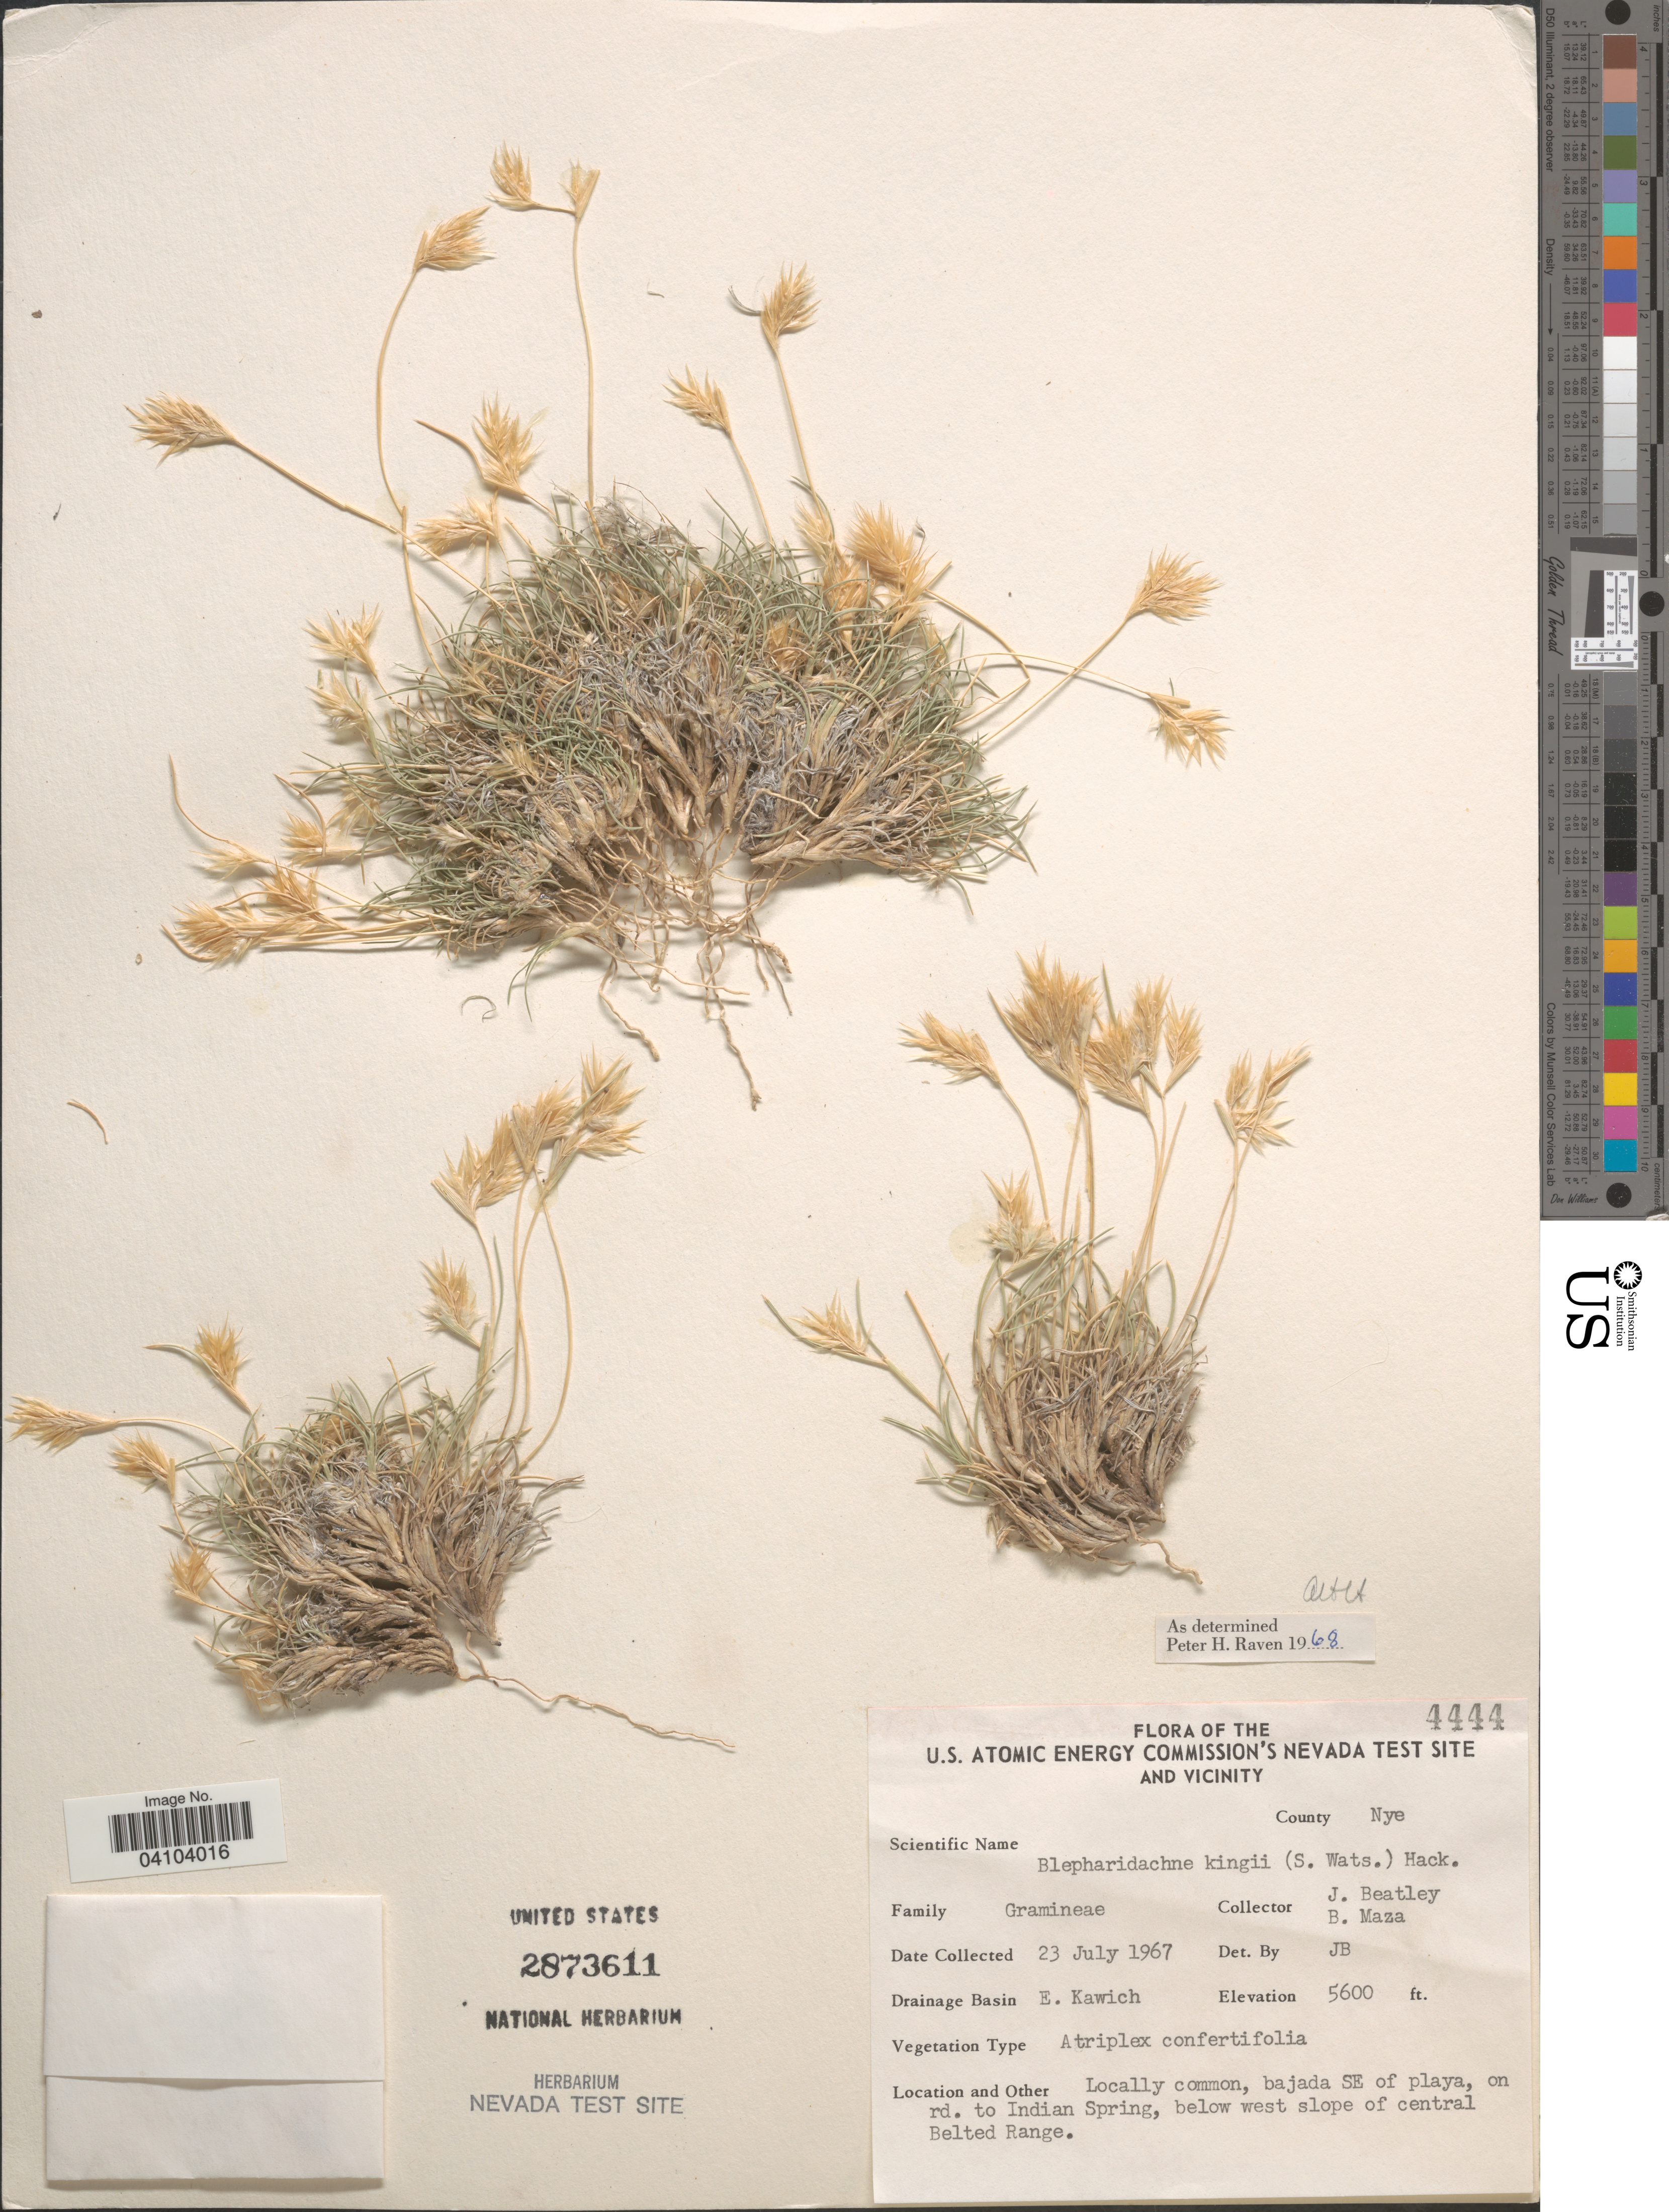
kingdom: Plantae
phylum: Tracheophyta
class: Liliopsida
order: Poales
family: Poaceae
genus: Blepharidachne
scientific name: Blepharidachne kingii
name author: (S. Watson) Hack.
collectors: J. C. Beatley & B. Maza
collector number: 4444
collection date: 1967-07-23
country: United States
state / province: Nevada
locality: The U.S. Atomic Energy Commission's Nevada Test Site and vicinity. County Nye. Bajada SE of playa, on rd. to Indian Spring, below west slope of central Belted Range.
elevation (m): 1707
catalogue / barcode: US 2873611